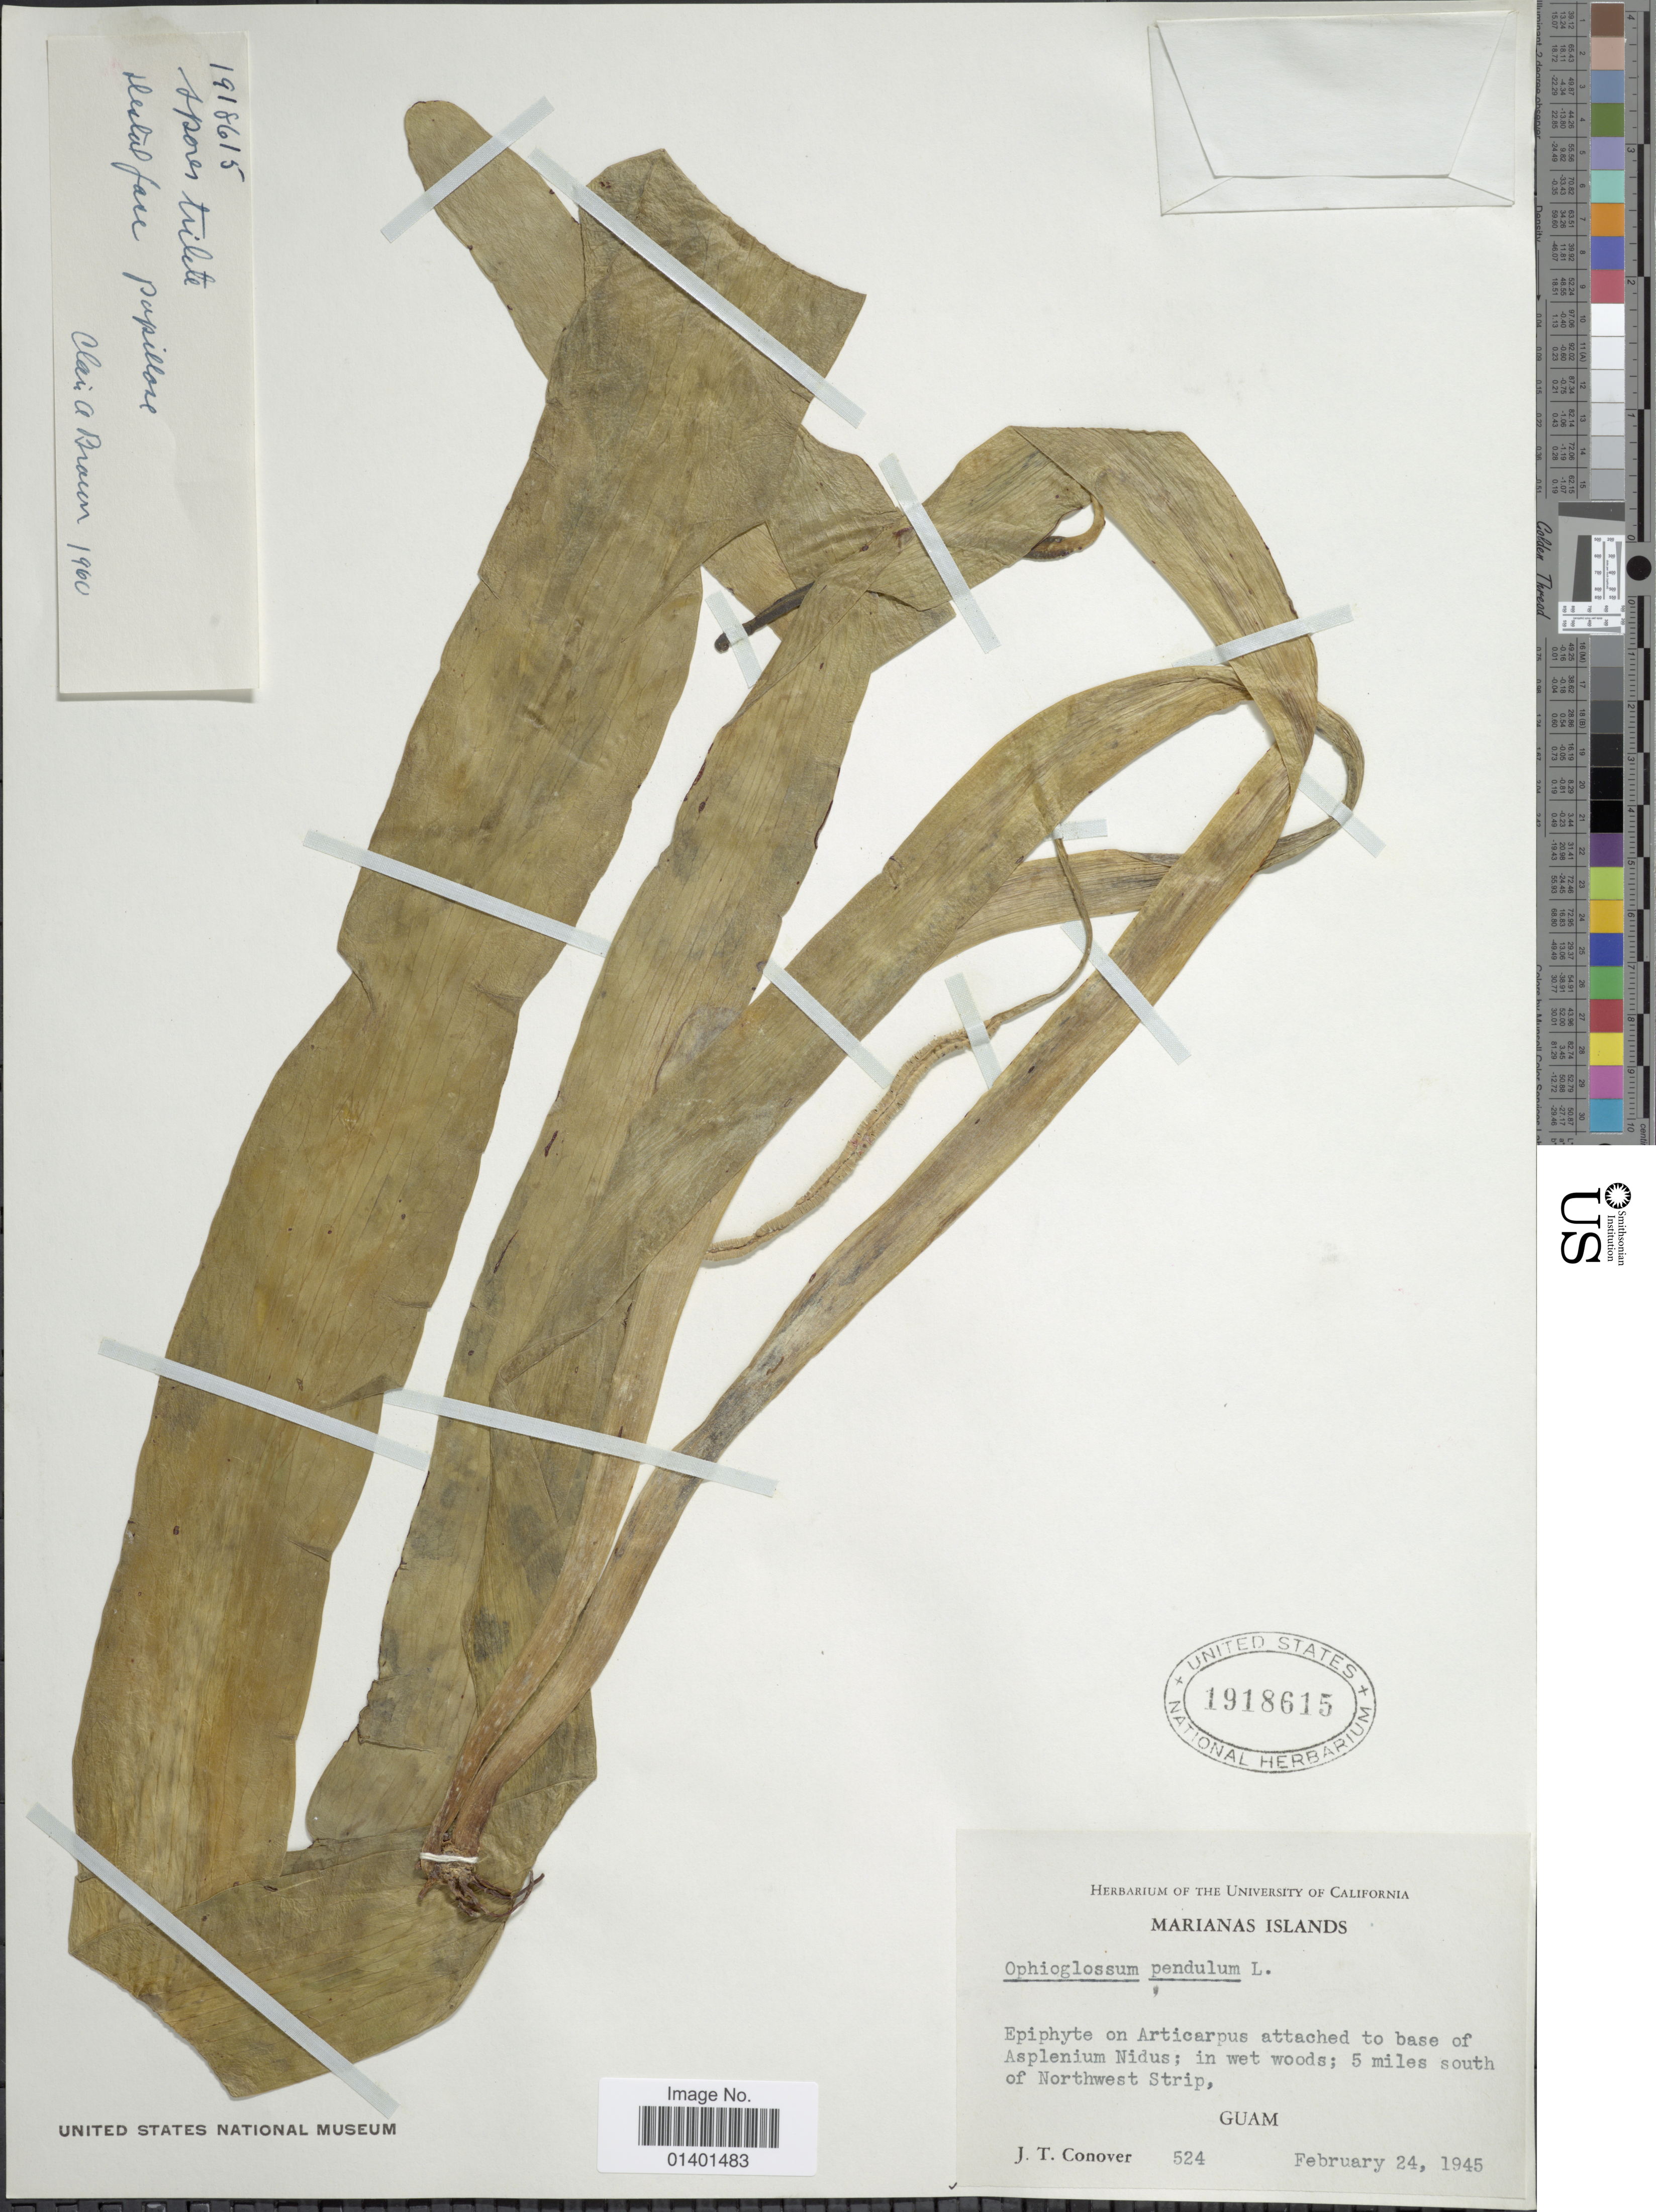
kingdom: Plantae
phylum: Tracheophyta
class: Polypodiopsida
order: Ophioglossales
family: Ophioglossaceae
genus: Ophioderma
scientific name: Ophioderma pendulum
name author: (L.) C. Presl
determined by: Wagner, W. L., (BOT), Smithsonian Institution - National Museum of Natural History (UNITED STATES)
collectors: J. T. Conover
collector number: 524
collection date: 1945-02-24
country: Guam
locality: Marianas islands, 5 miles south of Northwest Strip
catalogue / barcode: US 1918615